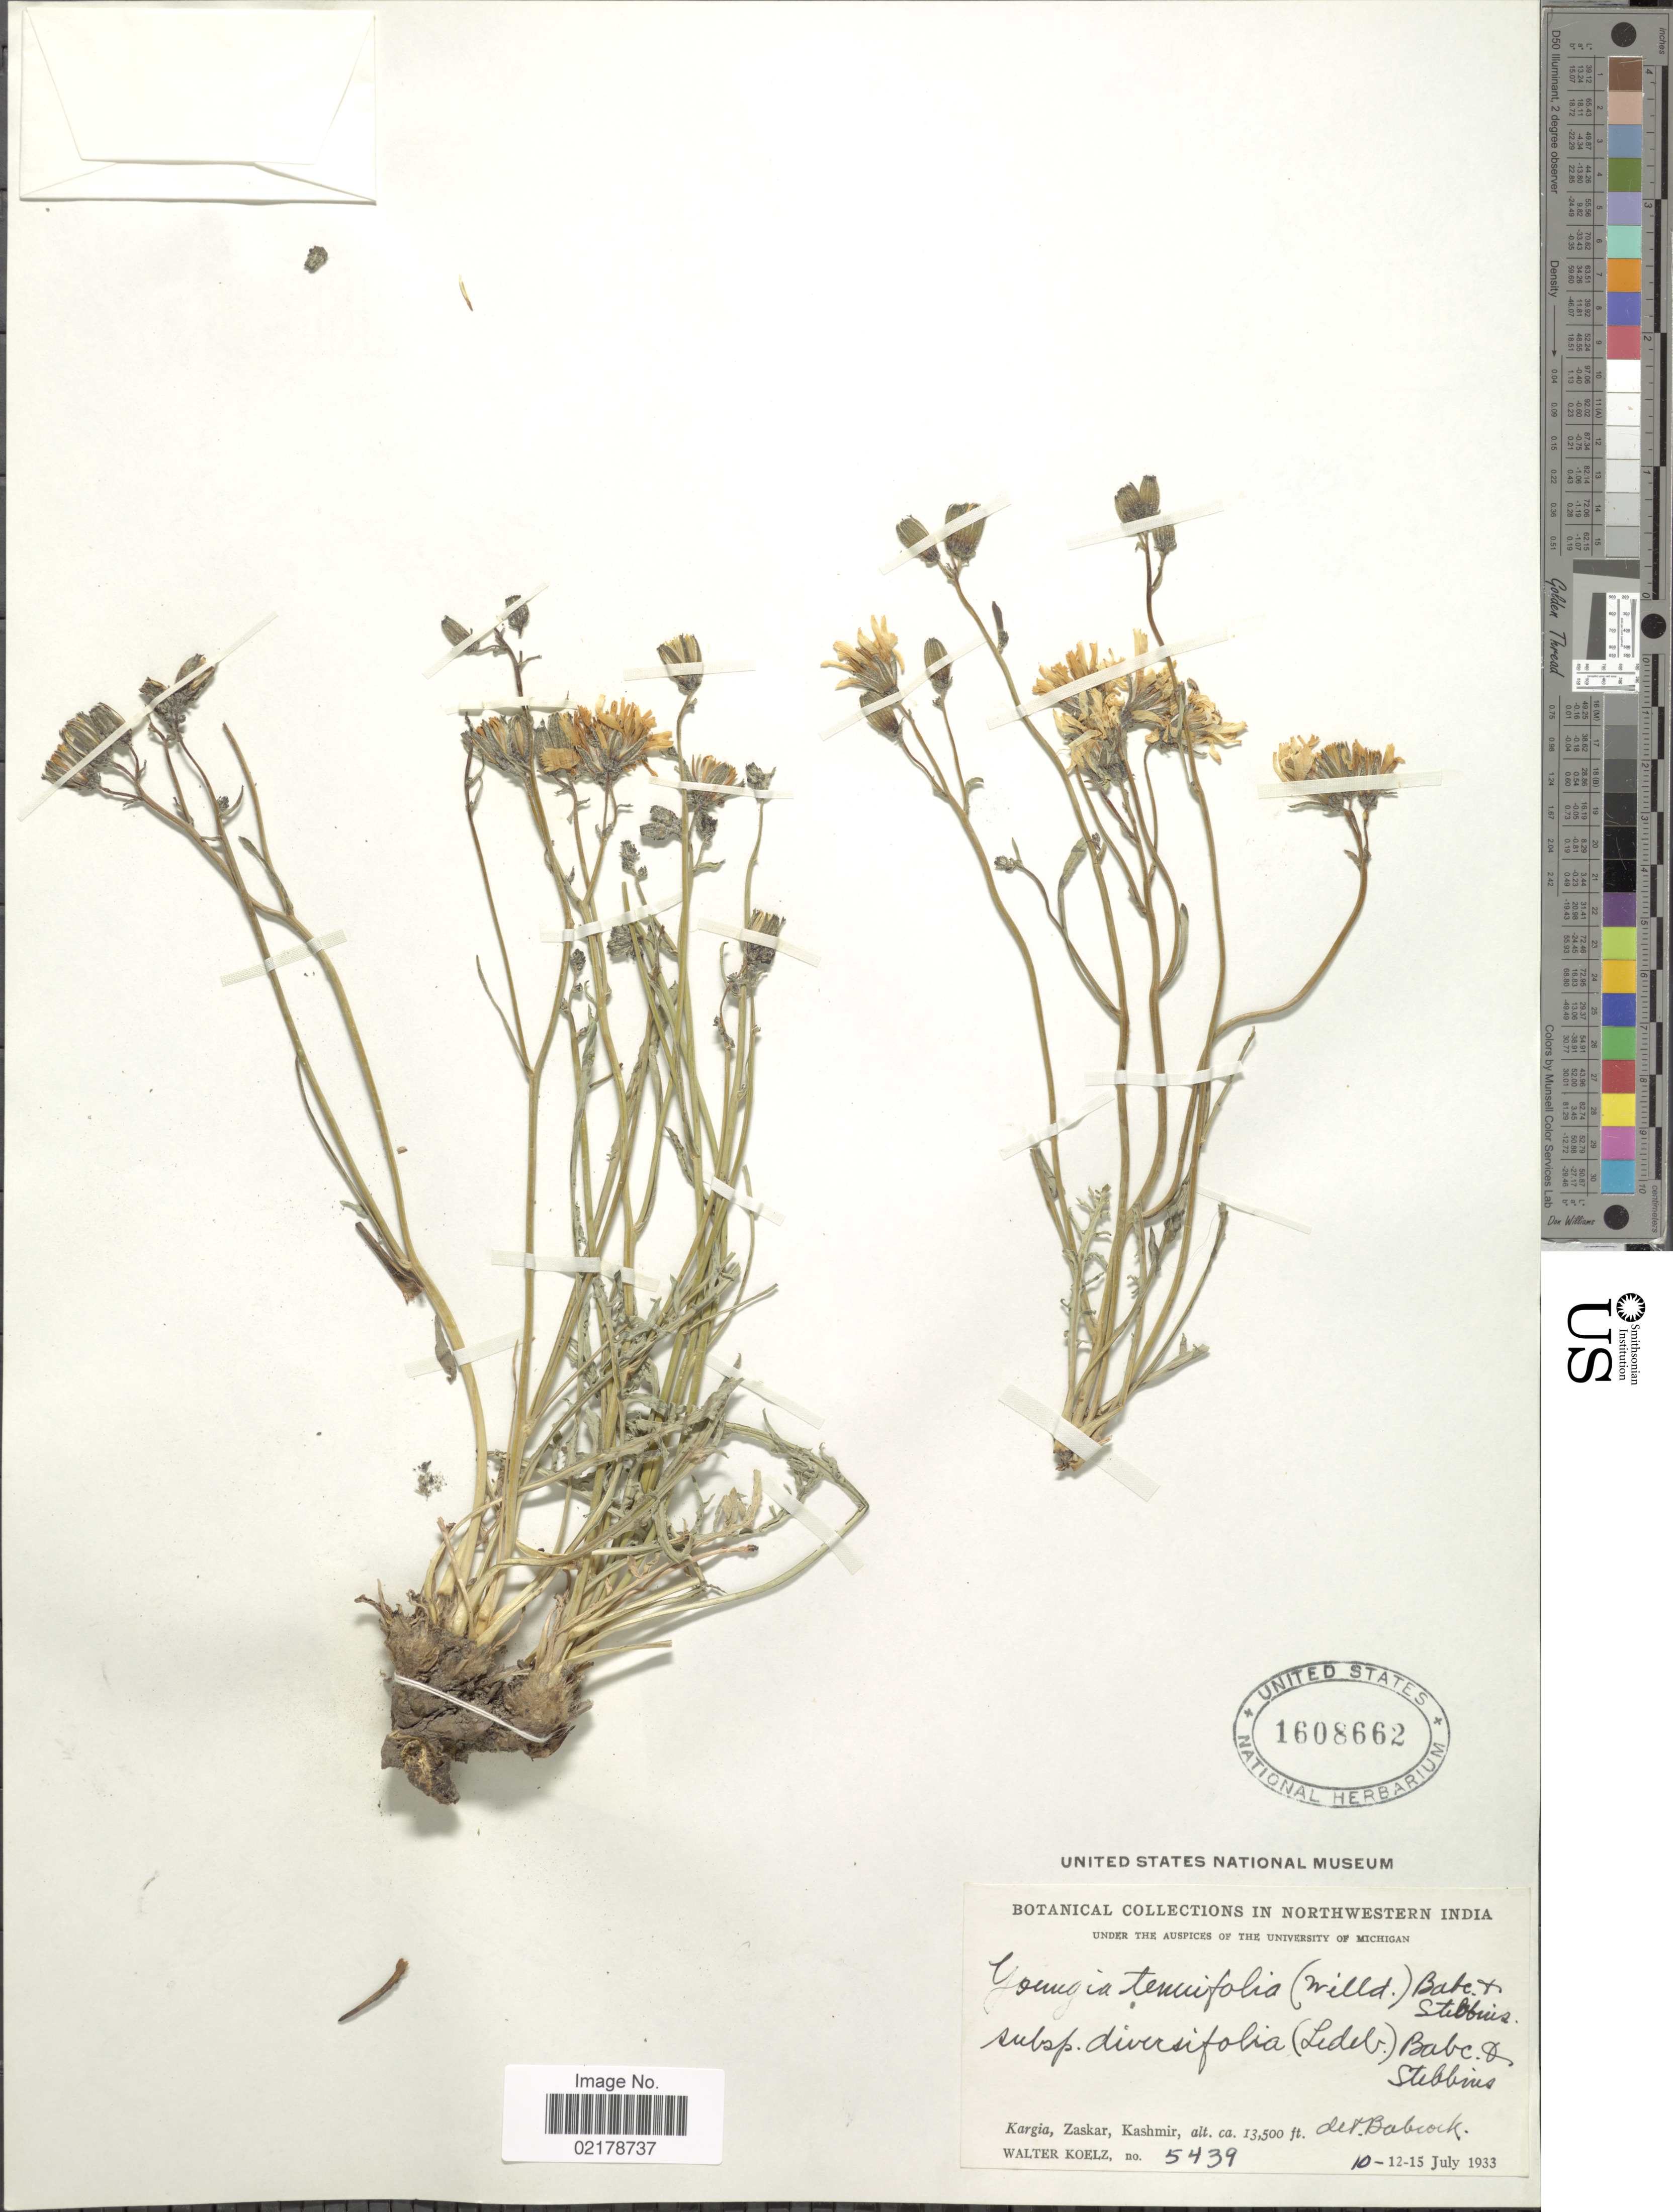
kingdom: Plantae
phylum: Tracheophyta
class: Magnoliopsida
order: Asterales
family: Asteraceae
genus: Crepidiastrum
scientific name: Crepidiastrum tenuifolium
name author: (Willd.) Sennikov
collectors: W. N. Koelz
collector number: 5439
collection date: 1933-07-10/1933-07-15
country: India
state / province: Jammu and Kashmir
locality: Northwestern India. Kargia, Zaskar, Kashmir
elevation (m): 4115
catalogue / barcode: US 1608662